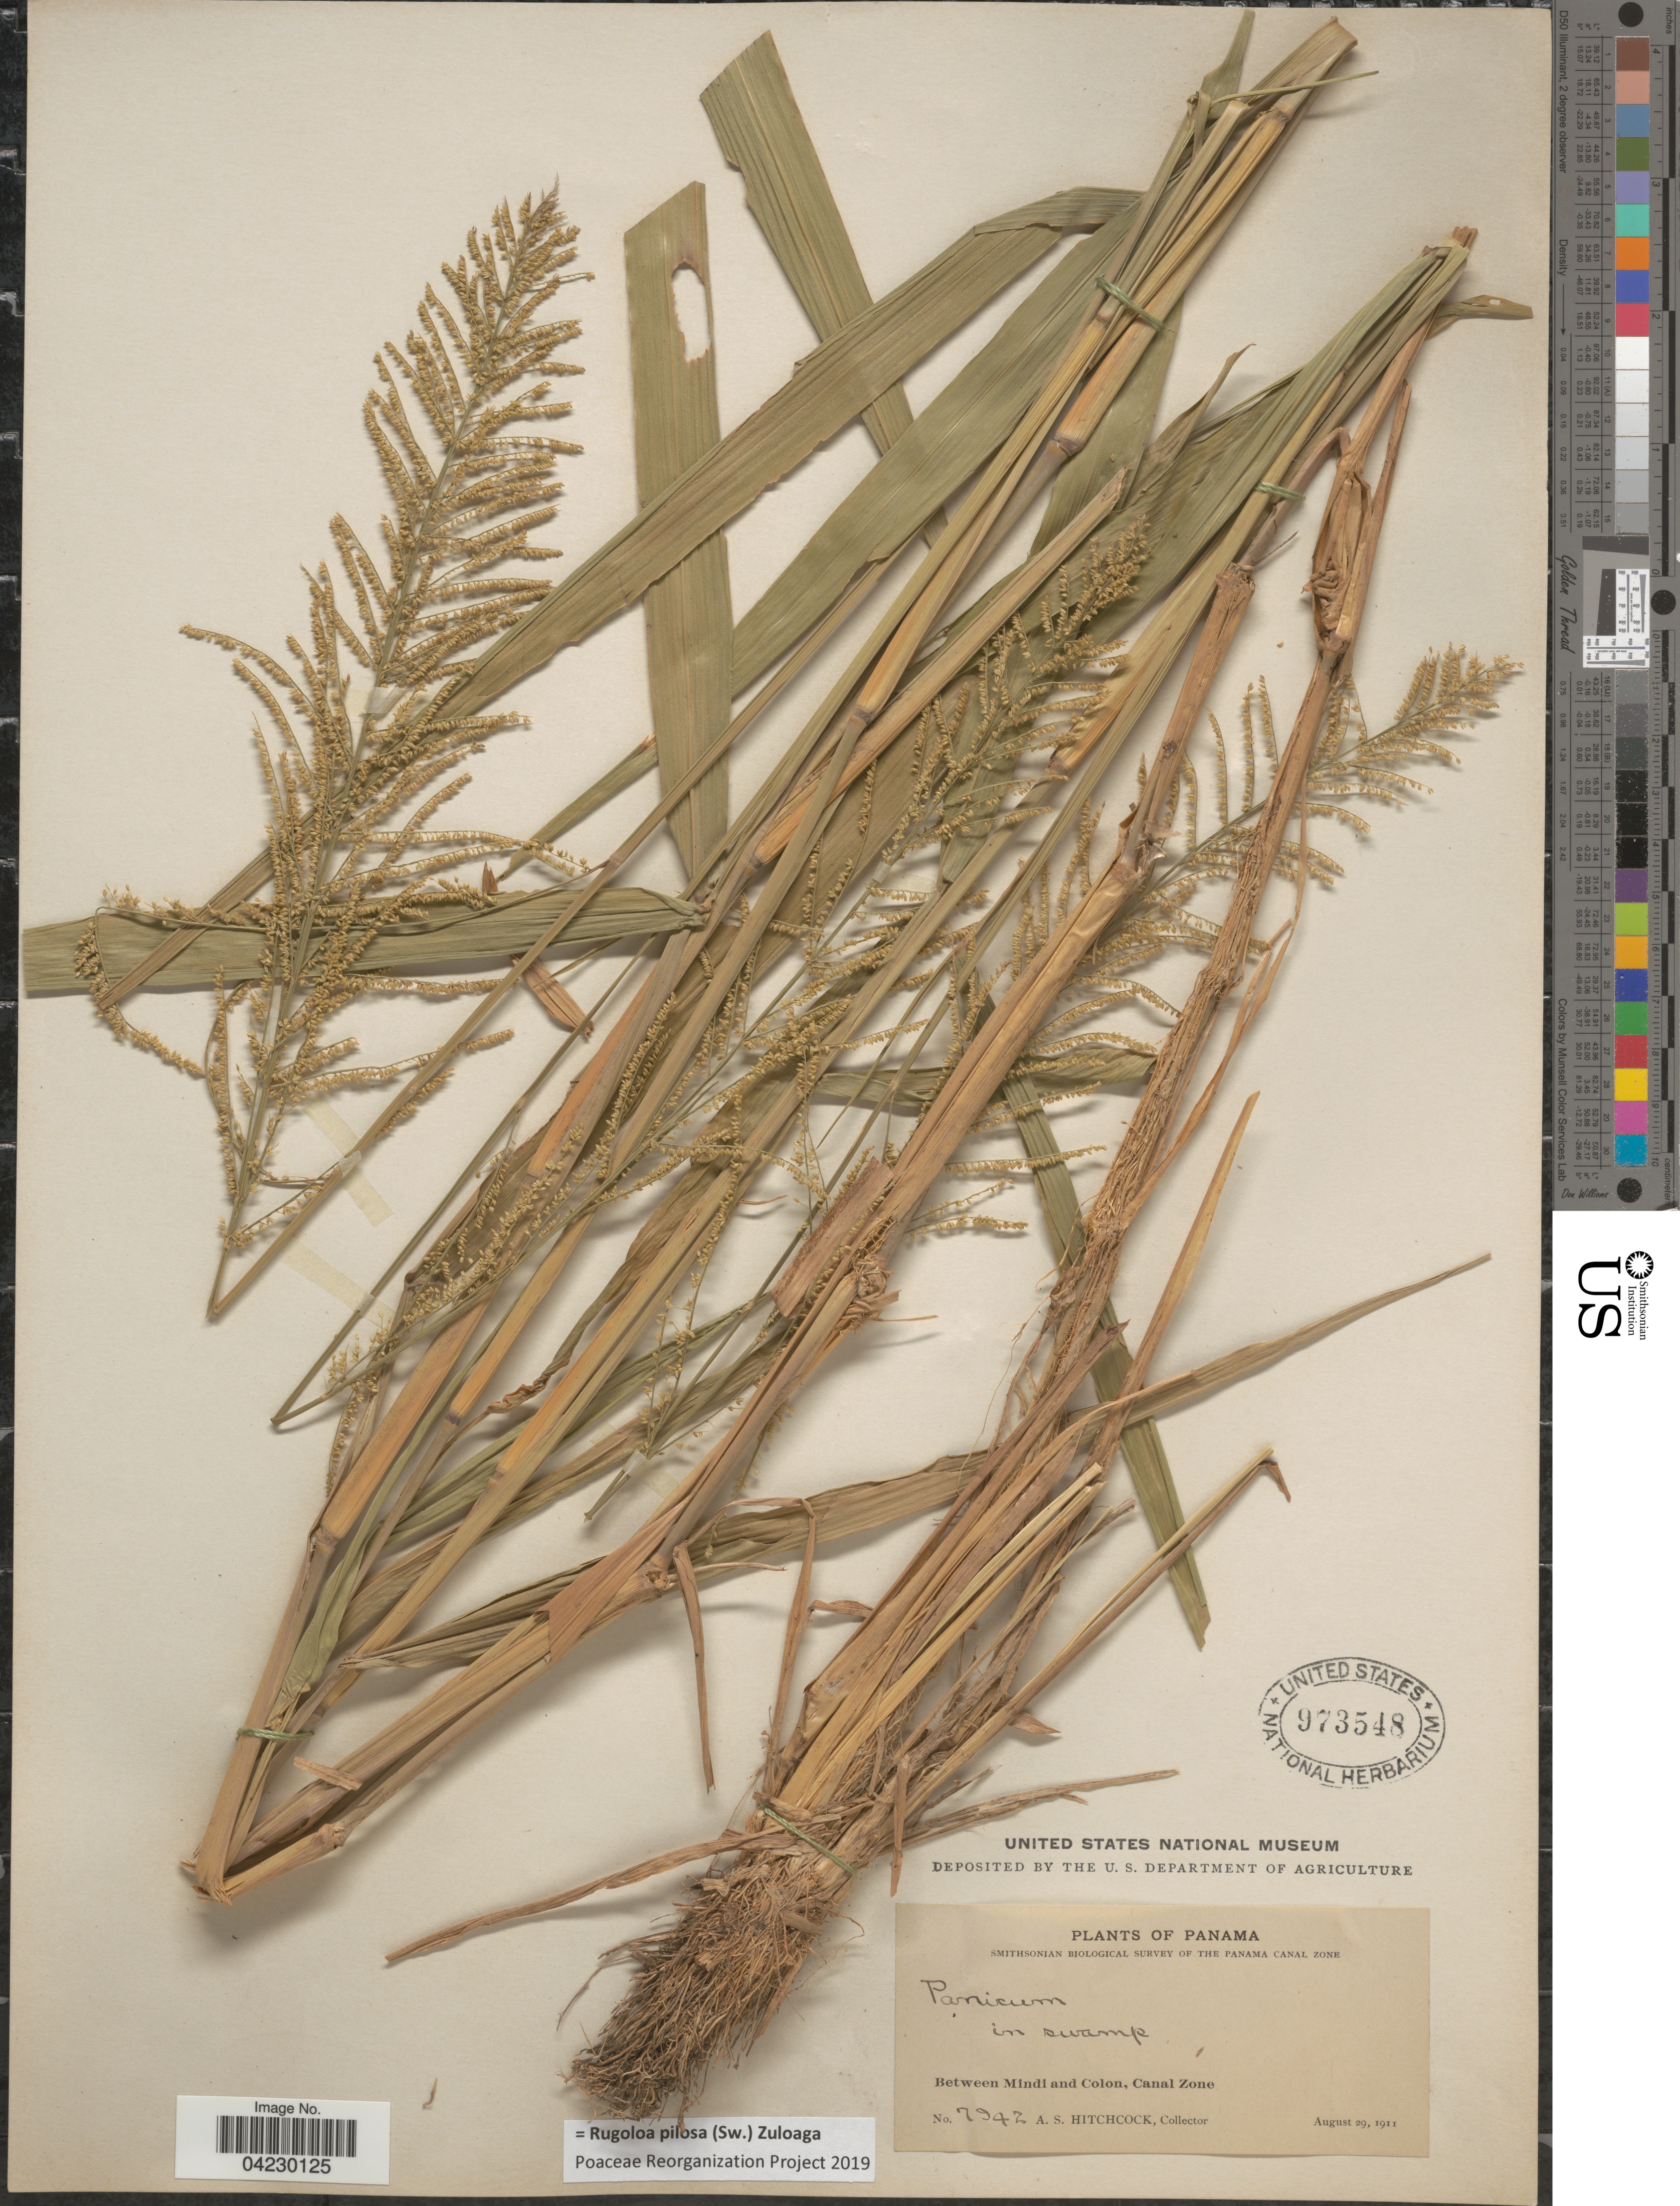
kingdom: Plantae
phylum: Tracheophyta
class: Liliopsida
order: Poales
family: Poaceae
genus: Rugoloa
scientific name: Rugoloa pilosa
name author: (Sw.) Zuloaga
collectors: A. S. Hitchcock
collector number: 7942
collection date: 1911-08-29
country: Panama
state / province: Colón / Panamá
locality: Smithsonian Biological Survey of the Panama Canal Zone. In swamp. Between Mindi and Colon, Canal Zone.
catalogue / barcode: US 973548